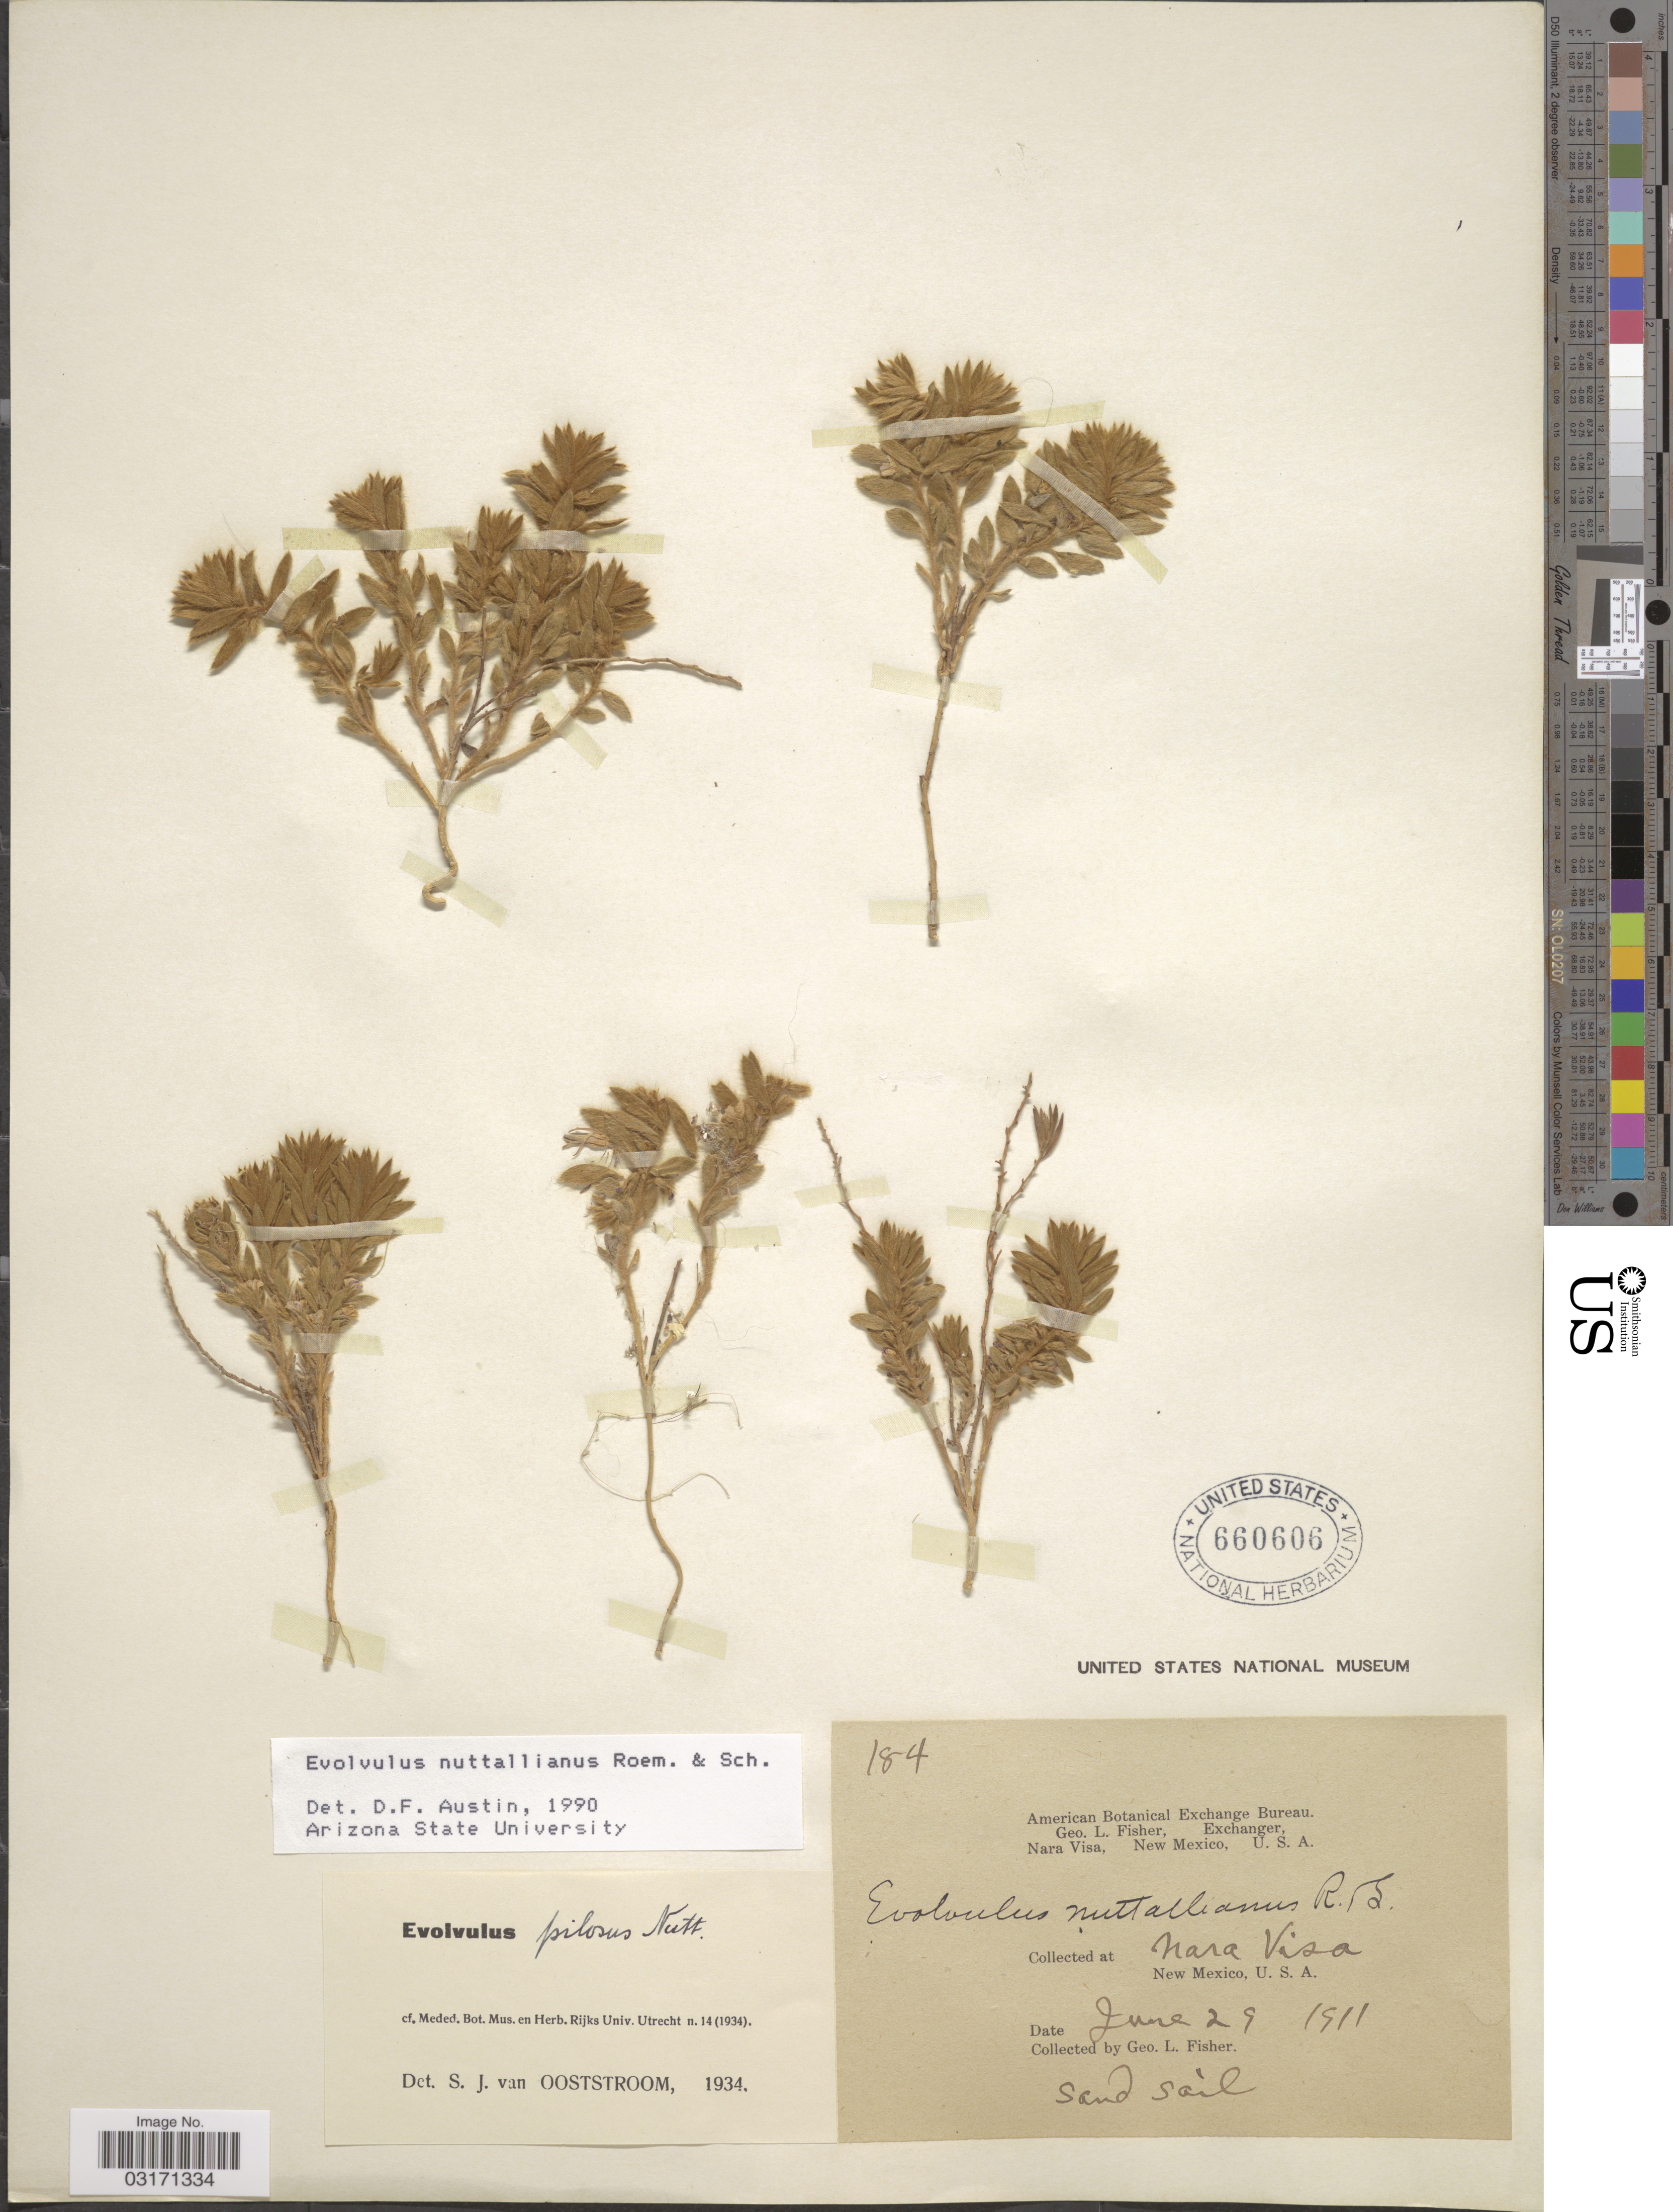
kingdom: Plantae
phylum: Tracheophyta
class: Magnoliopsida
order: Solanales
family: Convolvulaceae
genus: Evolvulus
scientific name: Evolvulus nuttallianus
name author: Roem. & Schult.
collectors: G. L. Fisher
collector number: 184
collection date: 1911-06-29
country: United States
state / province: New Mexico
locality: Nara Visa.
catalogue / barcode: US 660606